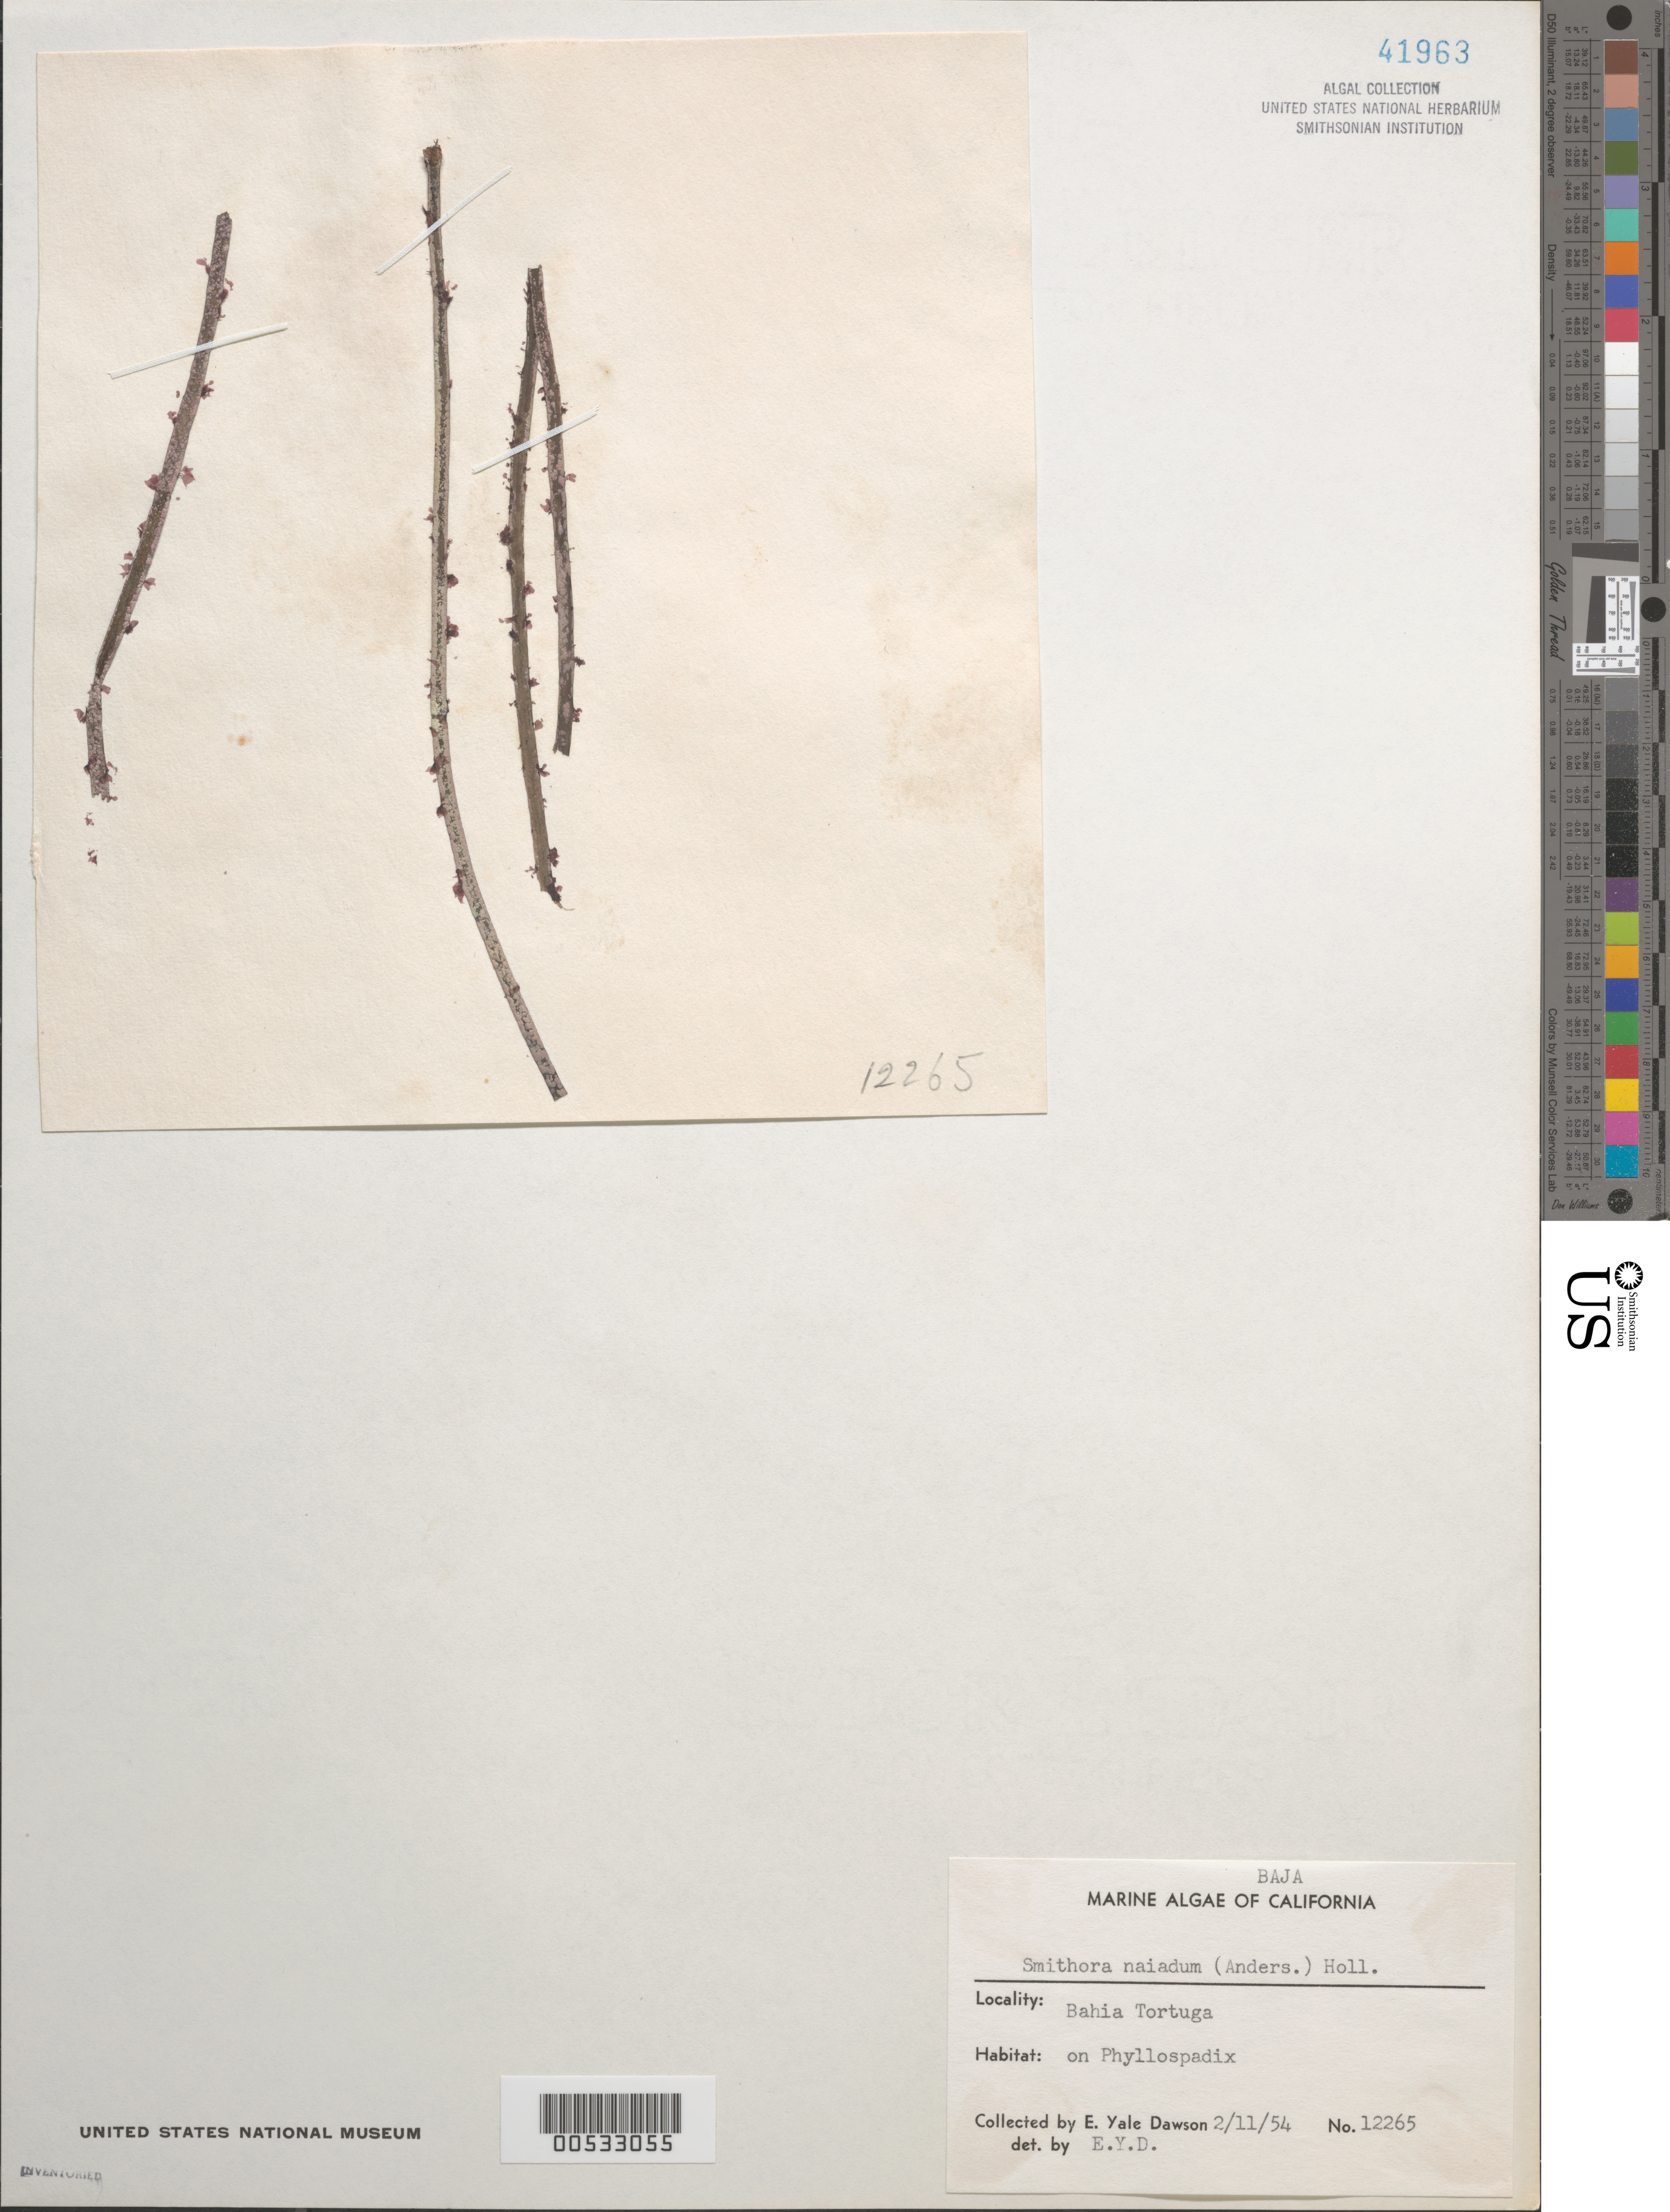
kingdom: Plantae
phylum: Rhodophyta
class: Compsopogonophyceae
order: Erythropeltidales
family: Erythrotrichiaceae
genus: Smithora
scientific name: Smithora naiadum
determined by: Dawson, E. Y.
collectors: E. Y. Dawson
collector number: EYD 12265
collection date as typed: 11 Feb 1954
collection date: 1954-02-11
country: Mexico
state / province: Baja California Sur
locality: Bahia Tortuga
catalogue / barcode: US 41963